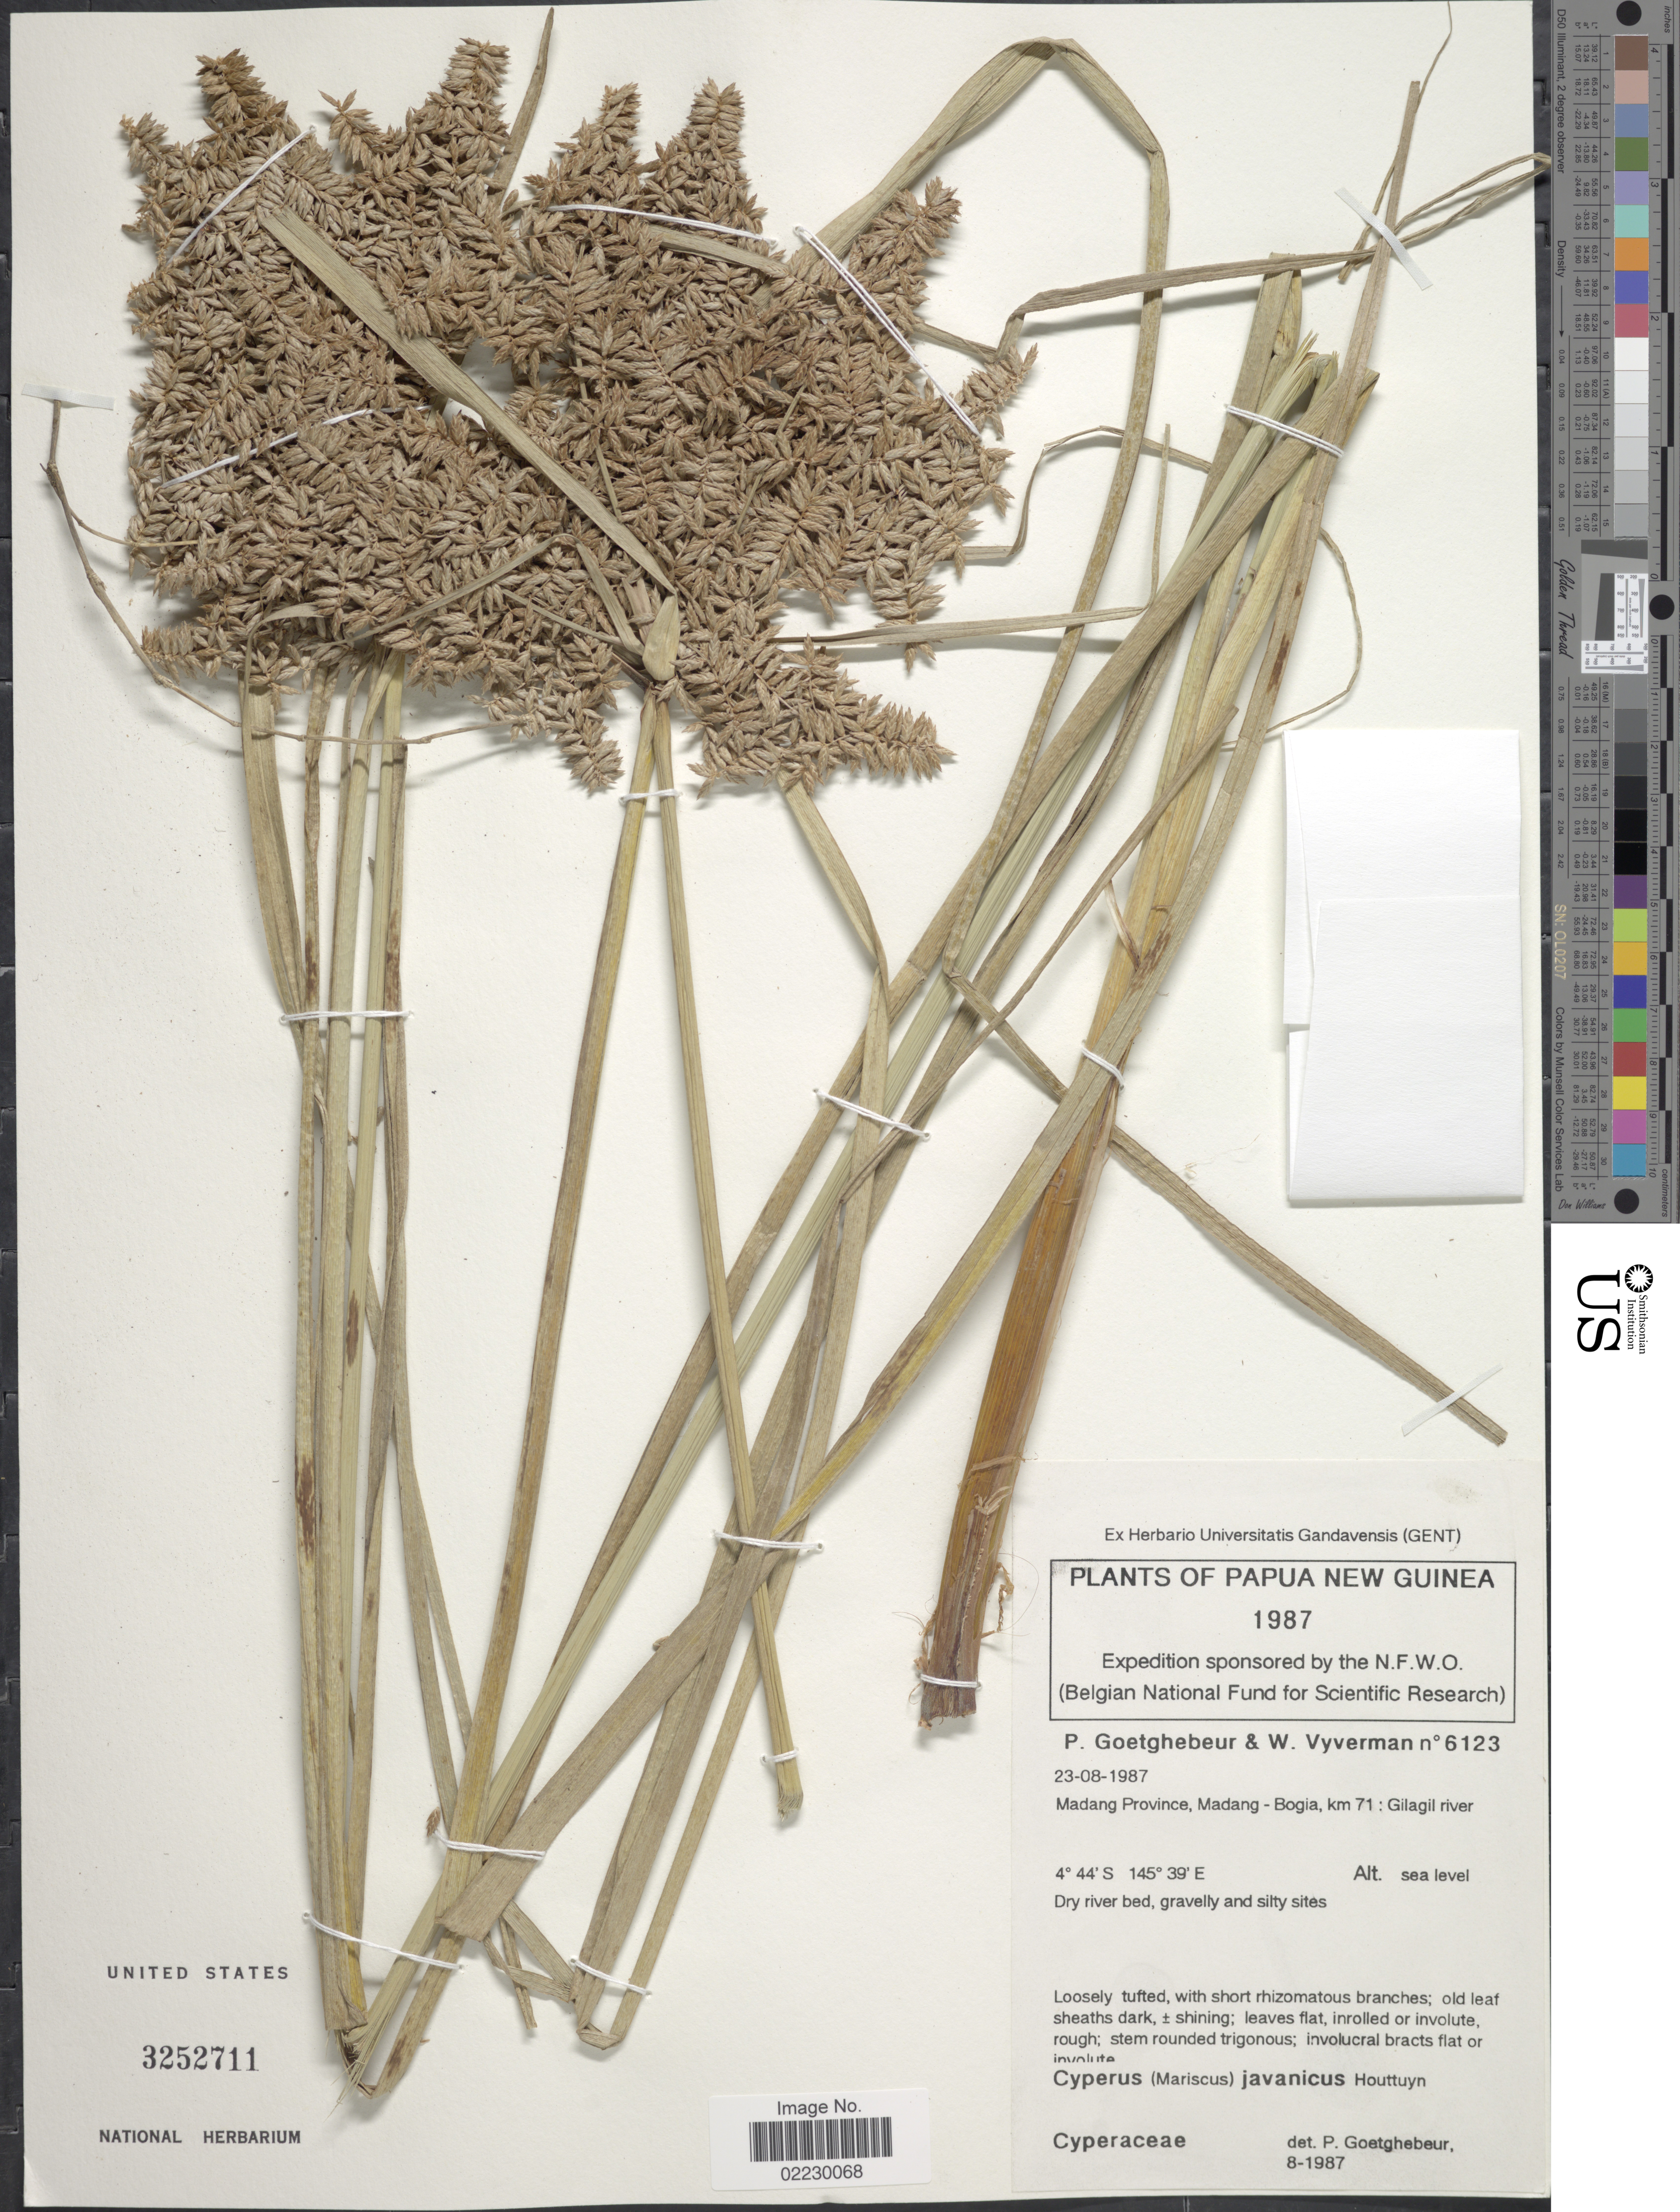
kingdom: Plantae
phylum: Tracheophyta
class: Liliopsida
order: Poales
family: Cyperaceae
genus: Cyperus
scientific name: Cyperus javanicus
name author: Houtt.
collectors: P. Goetghebeur & W. Vyverman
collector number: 6123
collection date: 1987-08-23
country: Papua New Guinea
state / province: Madang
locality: Madang-Bogia, km 71, Gilagil River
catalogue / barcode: US 3252711